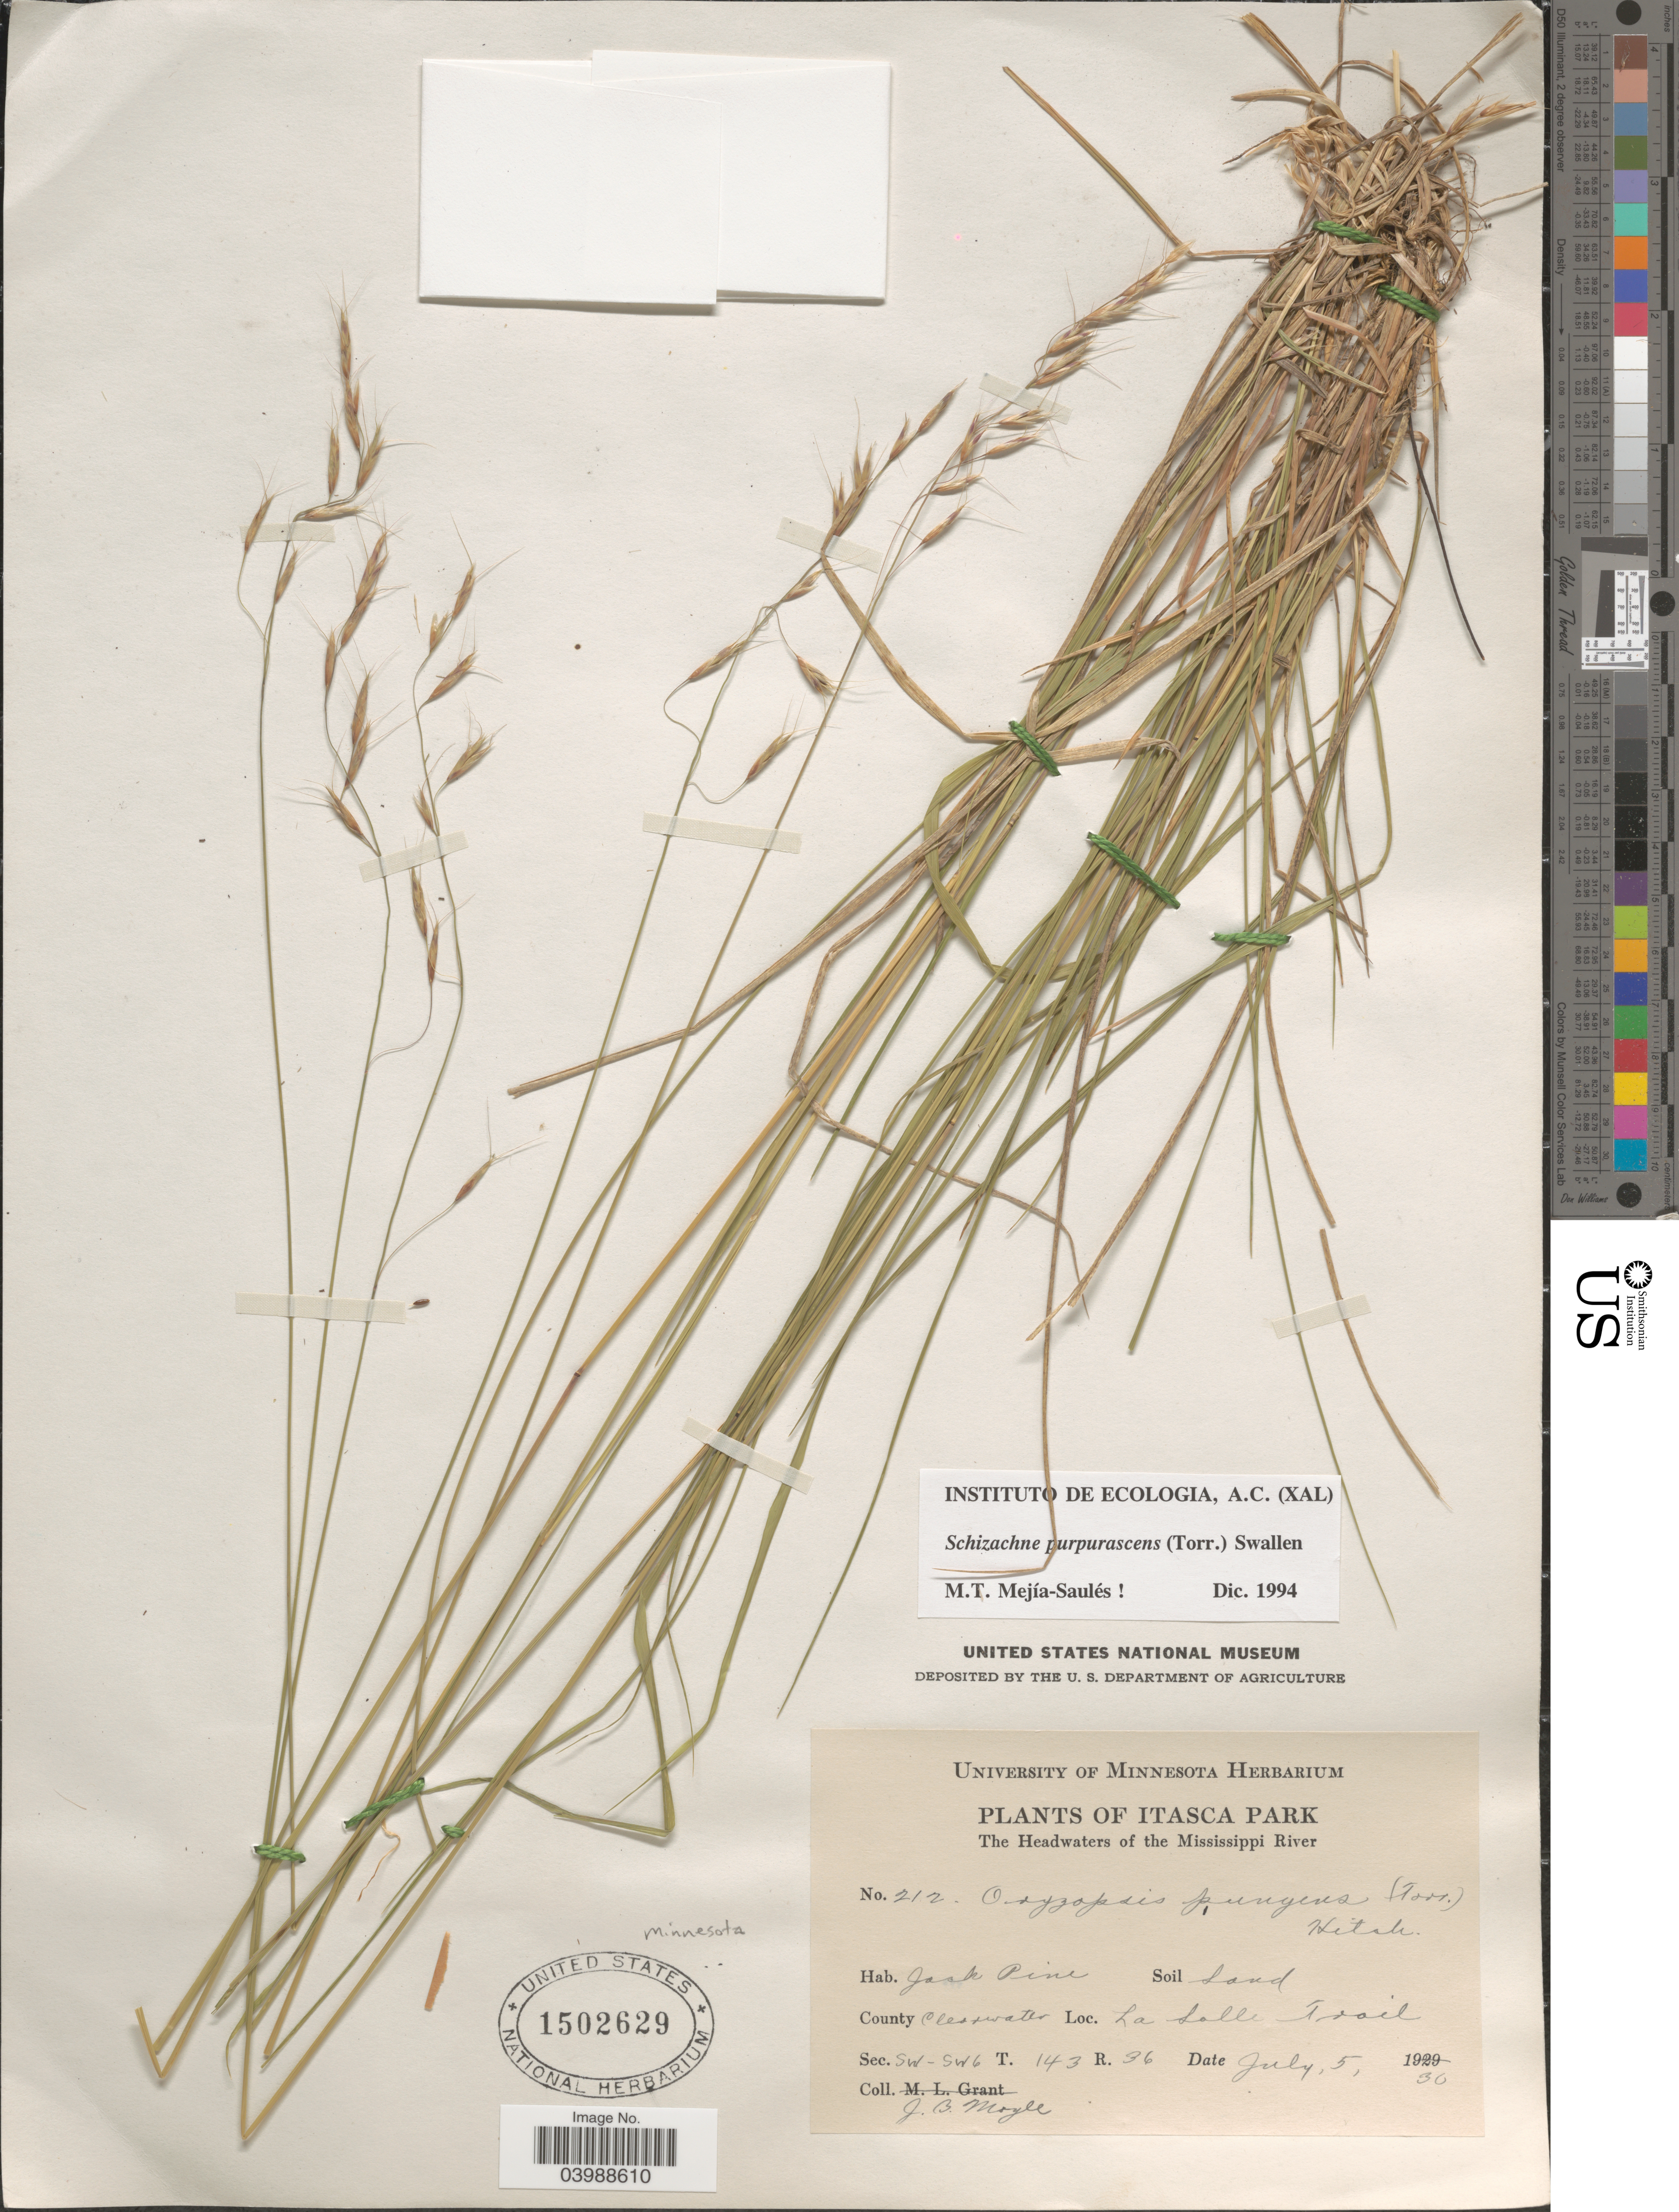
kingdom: Plantae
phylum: Tracheophyta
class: Liliopsida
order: Poales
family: Poaceae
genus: Schizachne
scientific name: Schizachne purpurascens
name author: (Torr.) Swallen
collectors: J. Mogle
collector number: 212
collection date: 1930-07-05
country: United States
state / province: Minnesota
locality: Itasca Park. The Headwaters of the Mississippi River. County Clearwater. La Salle Trail. Sec. SW-SW 6. T. 143. R. 36.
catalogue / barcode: US 1502629